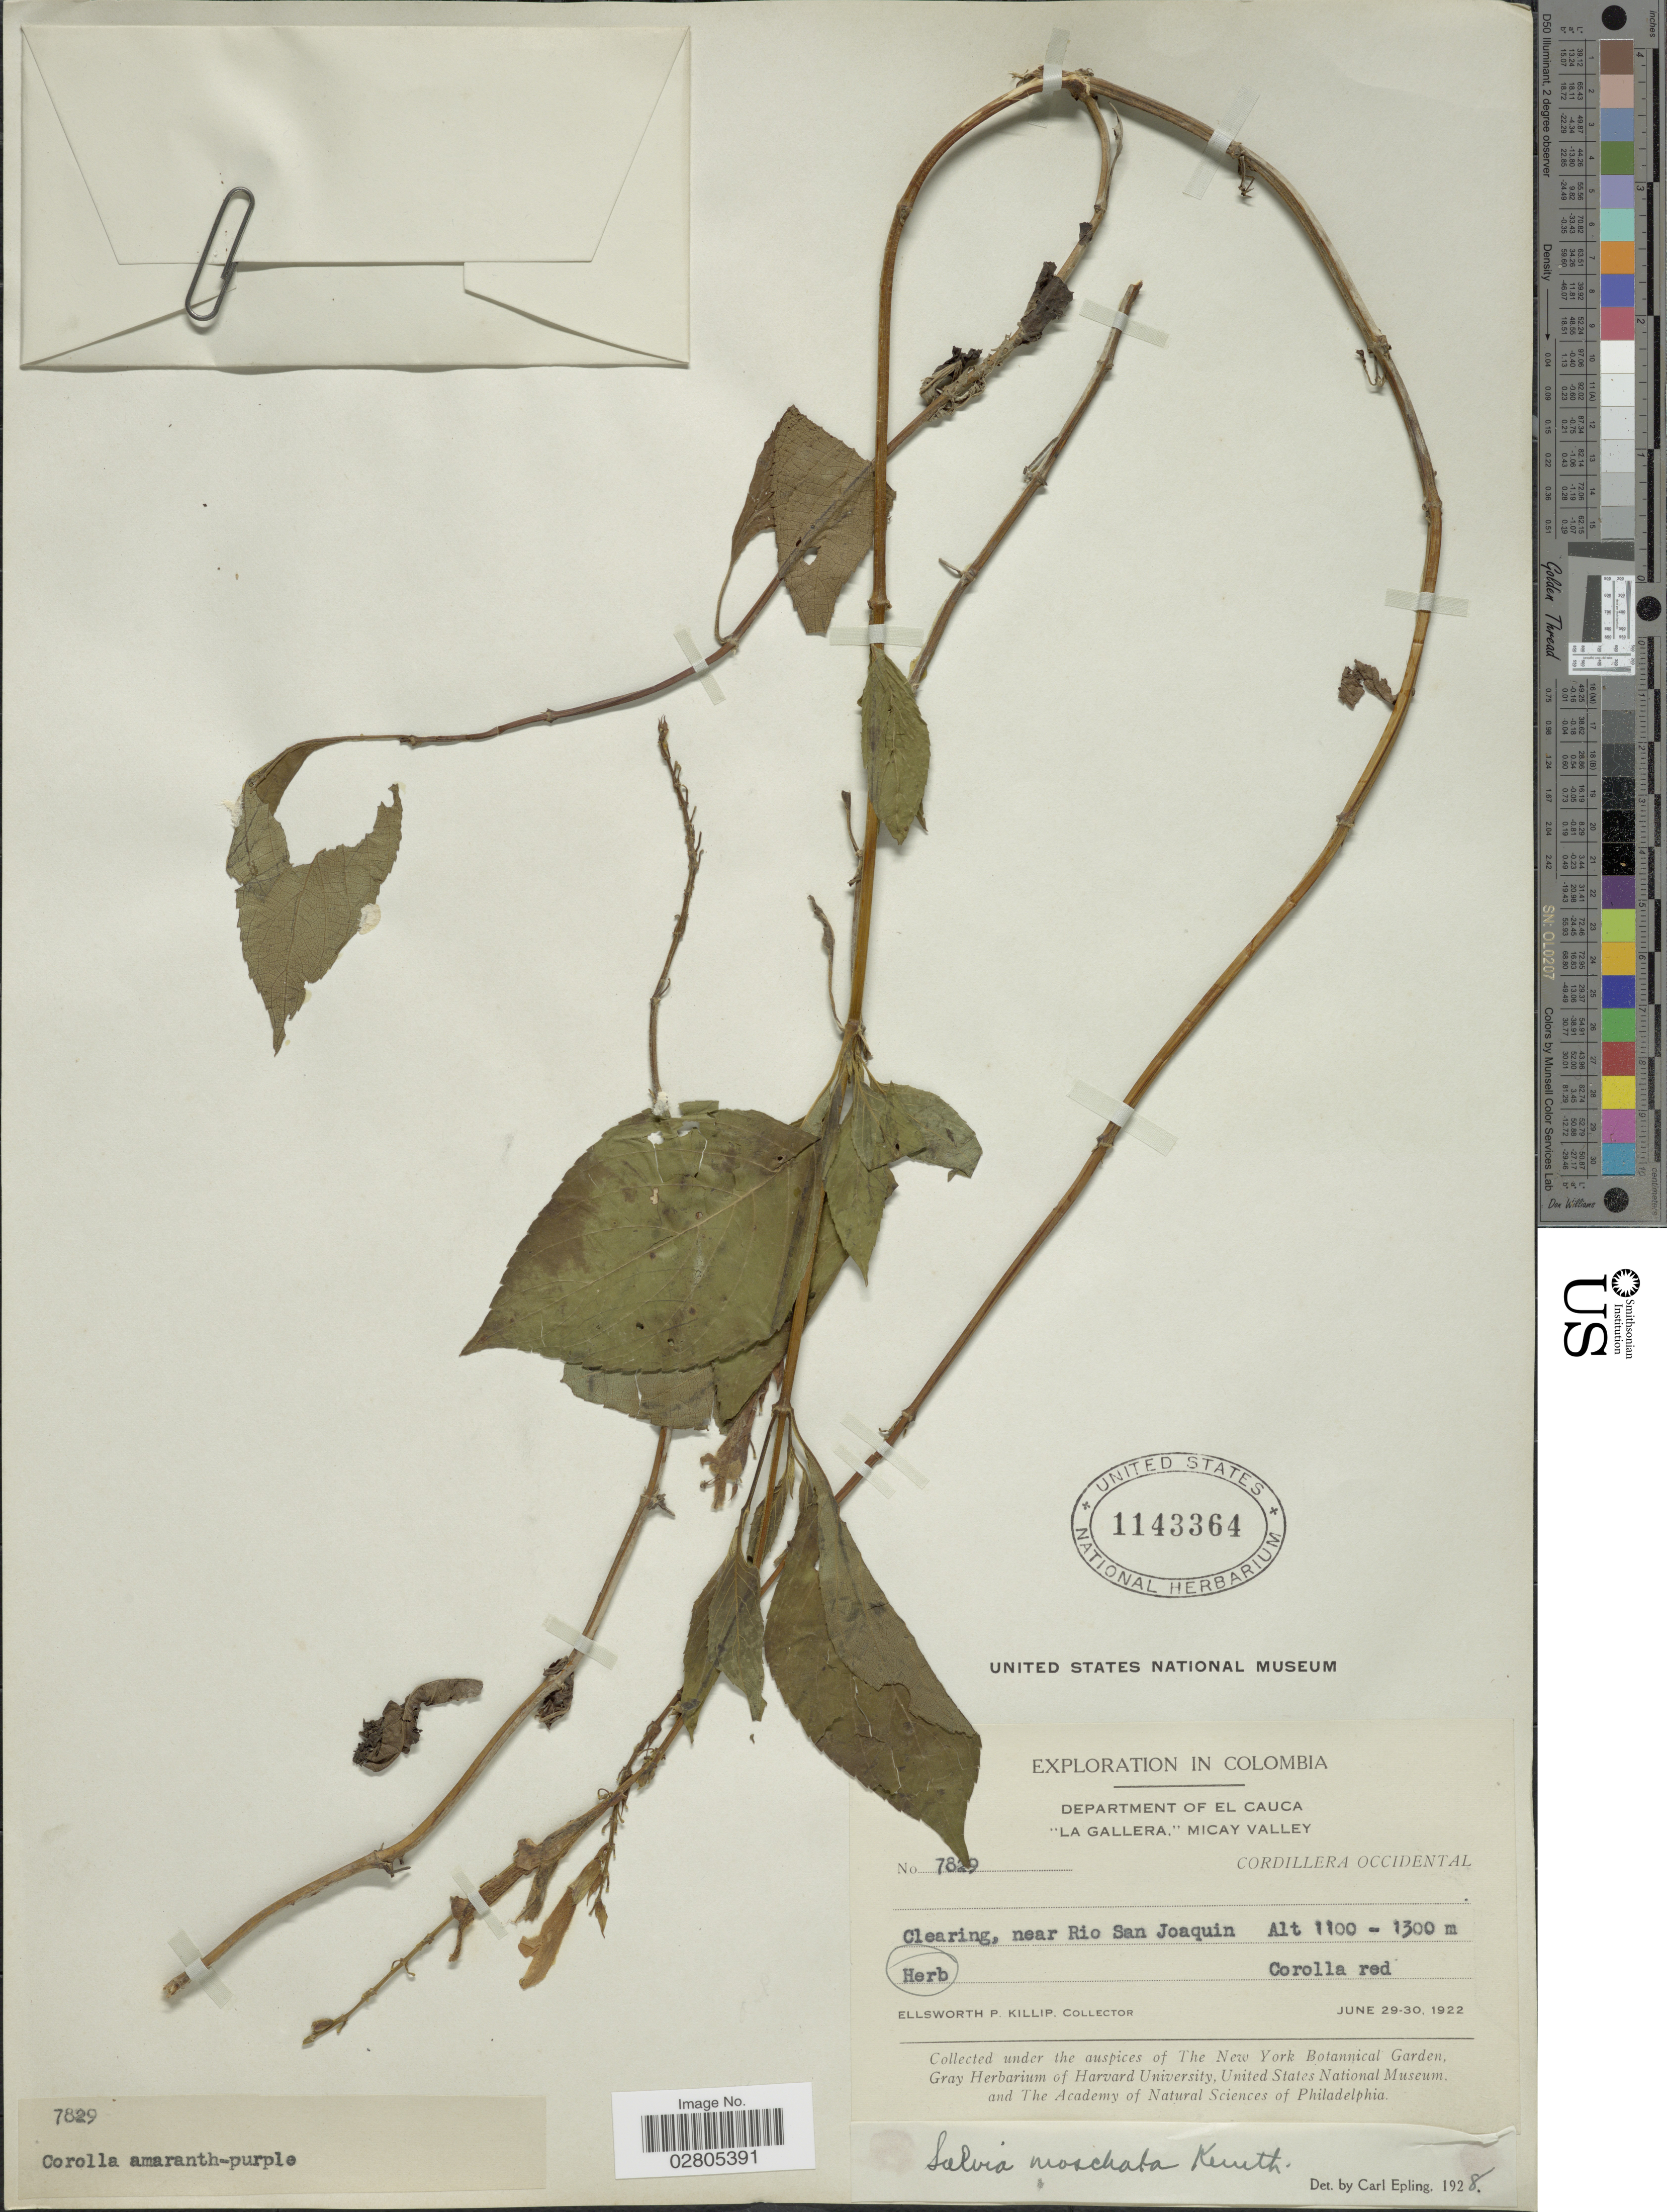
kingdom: Plantae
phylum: Tracheophyta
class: Magnoliopsida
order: Lamiales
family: Lamiaceae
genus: Salvia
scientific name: Salvia tortuosa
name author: Kunth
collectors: E. P. Killip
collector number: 7829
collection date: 1922-06-29/1922-06-30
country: Colombia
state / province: Cauca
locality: Department of El Cauca. "La Gallera," Micay Valley. Cordillera Occidental. Near Rio San Joaquin.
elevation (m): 1100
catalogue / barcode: US 1143364